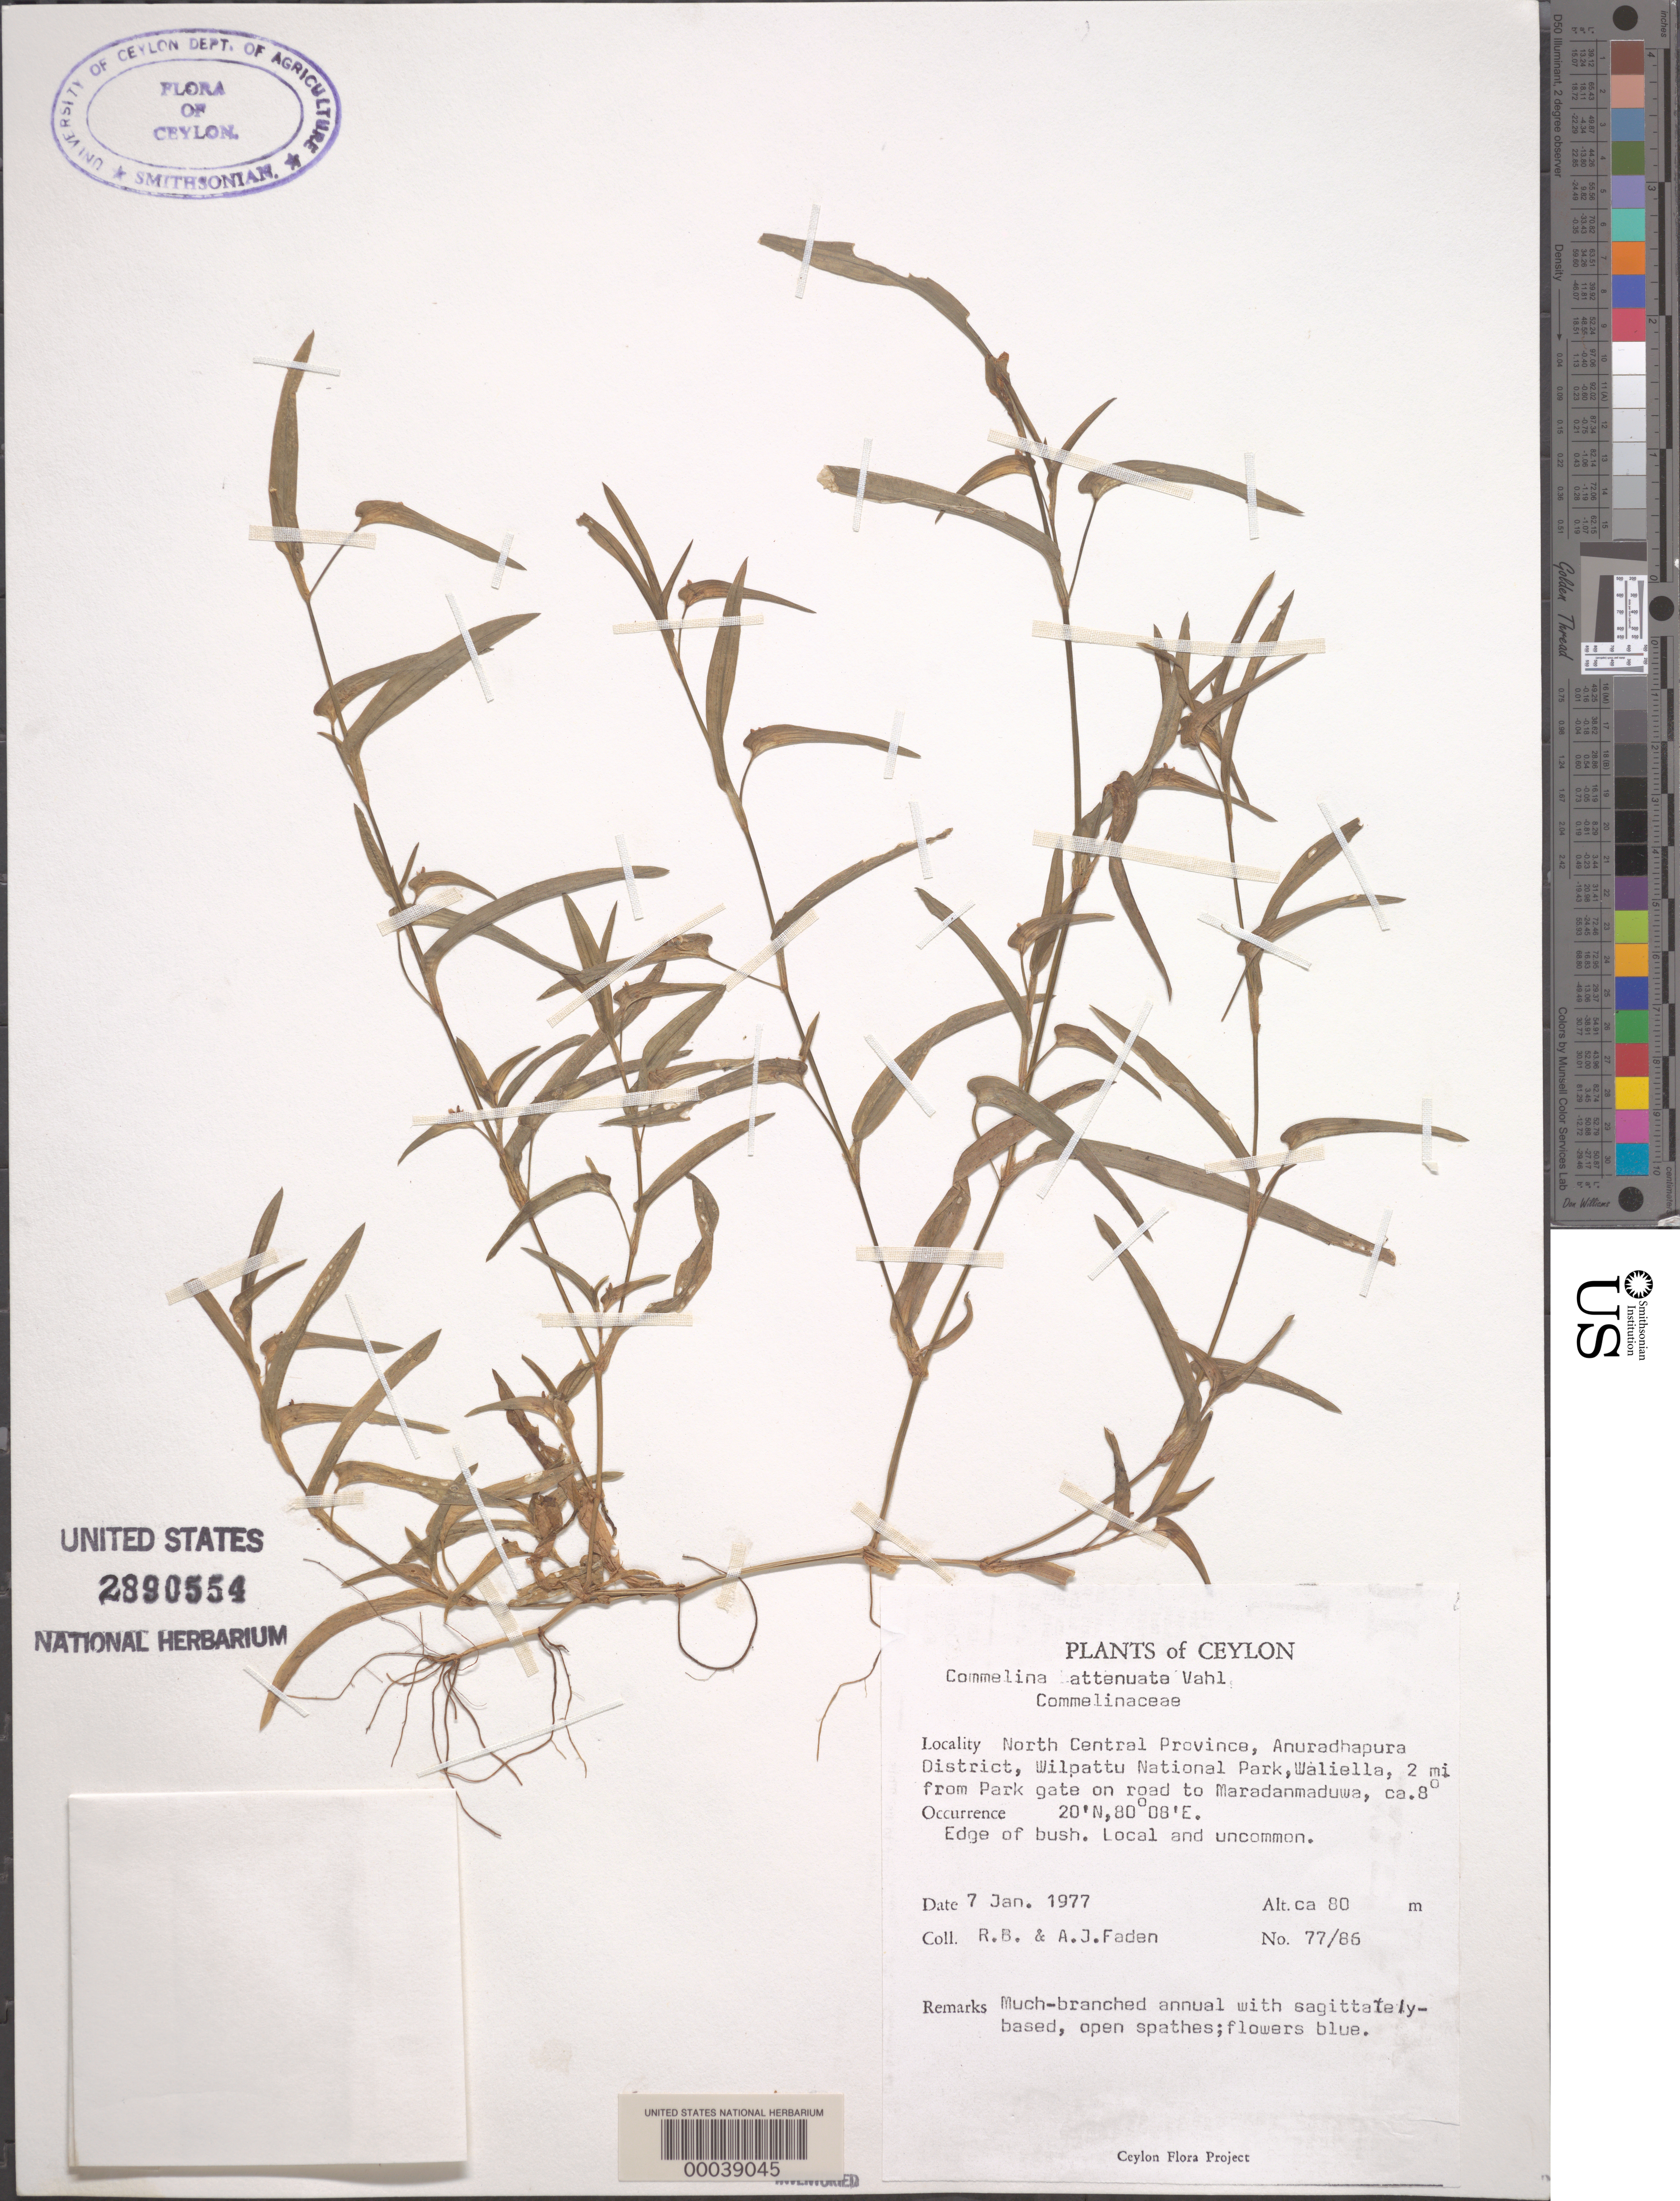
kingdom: Plantae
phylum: Tracheophyta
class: Liliopsida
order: Commelinales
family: Commelinaceae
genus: Commelina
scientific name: Commelina attenuata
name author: J. Koenig ex Vahl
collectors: R. B. Faden & A. J. Faden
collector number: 77/86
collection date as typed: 07 Jan 1977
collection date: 1977-01-07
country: Sri Lanka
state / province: North Central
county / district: Anuradhapura Dist.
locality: Wilpattu national park; wiliella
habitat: Edge of bush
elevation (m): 80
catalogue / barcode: US 2890554